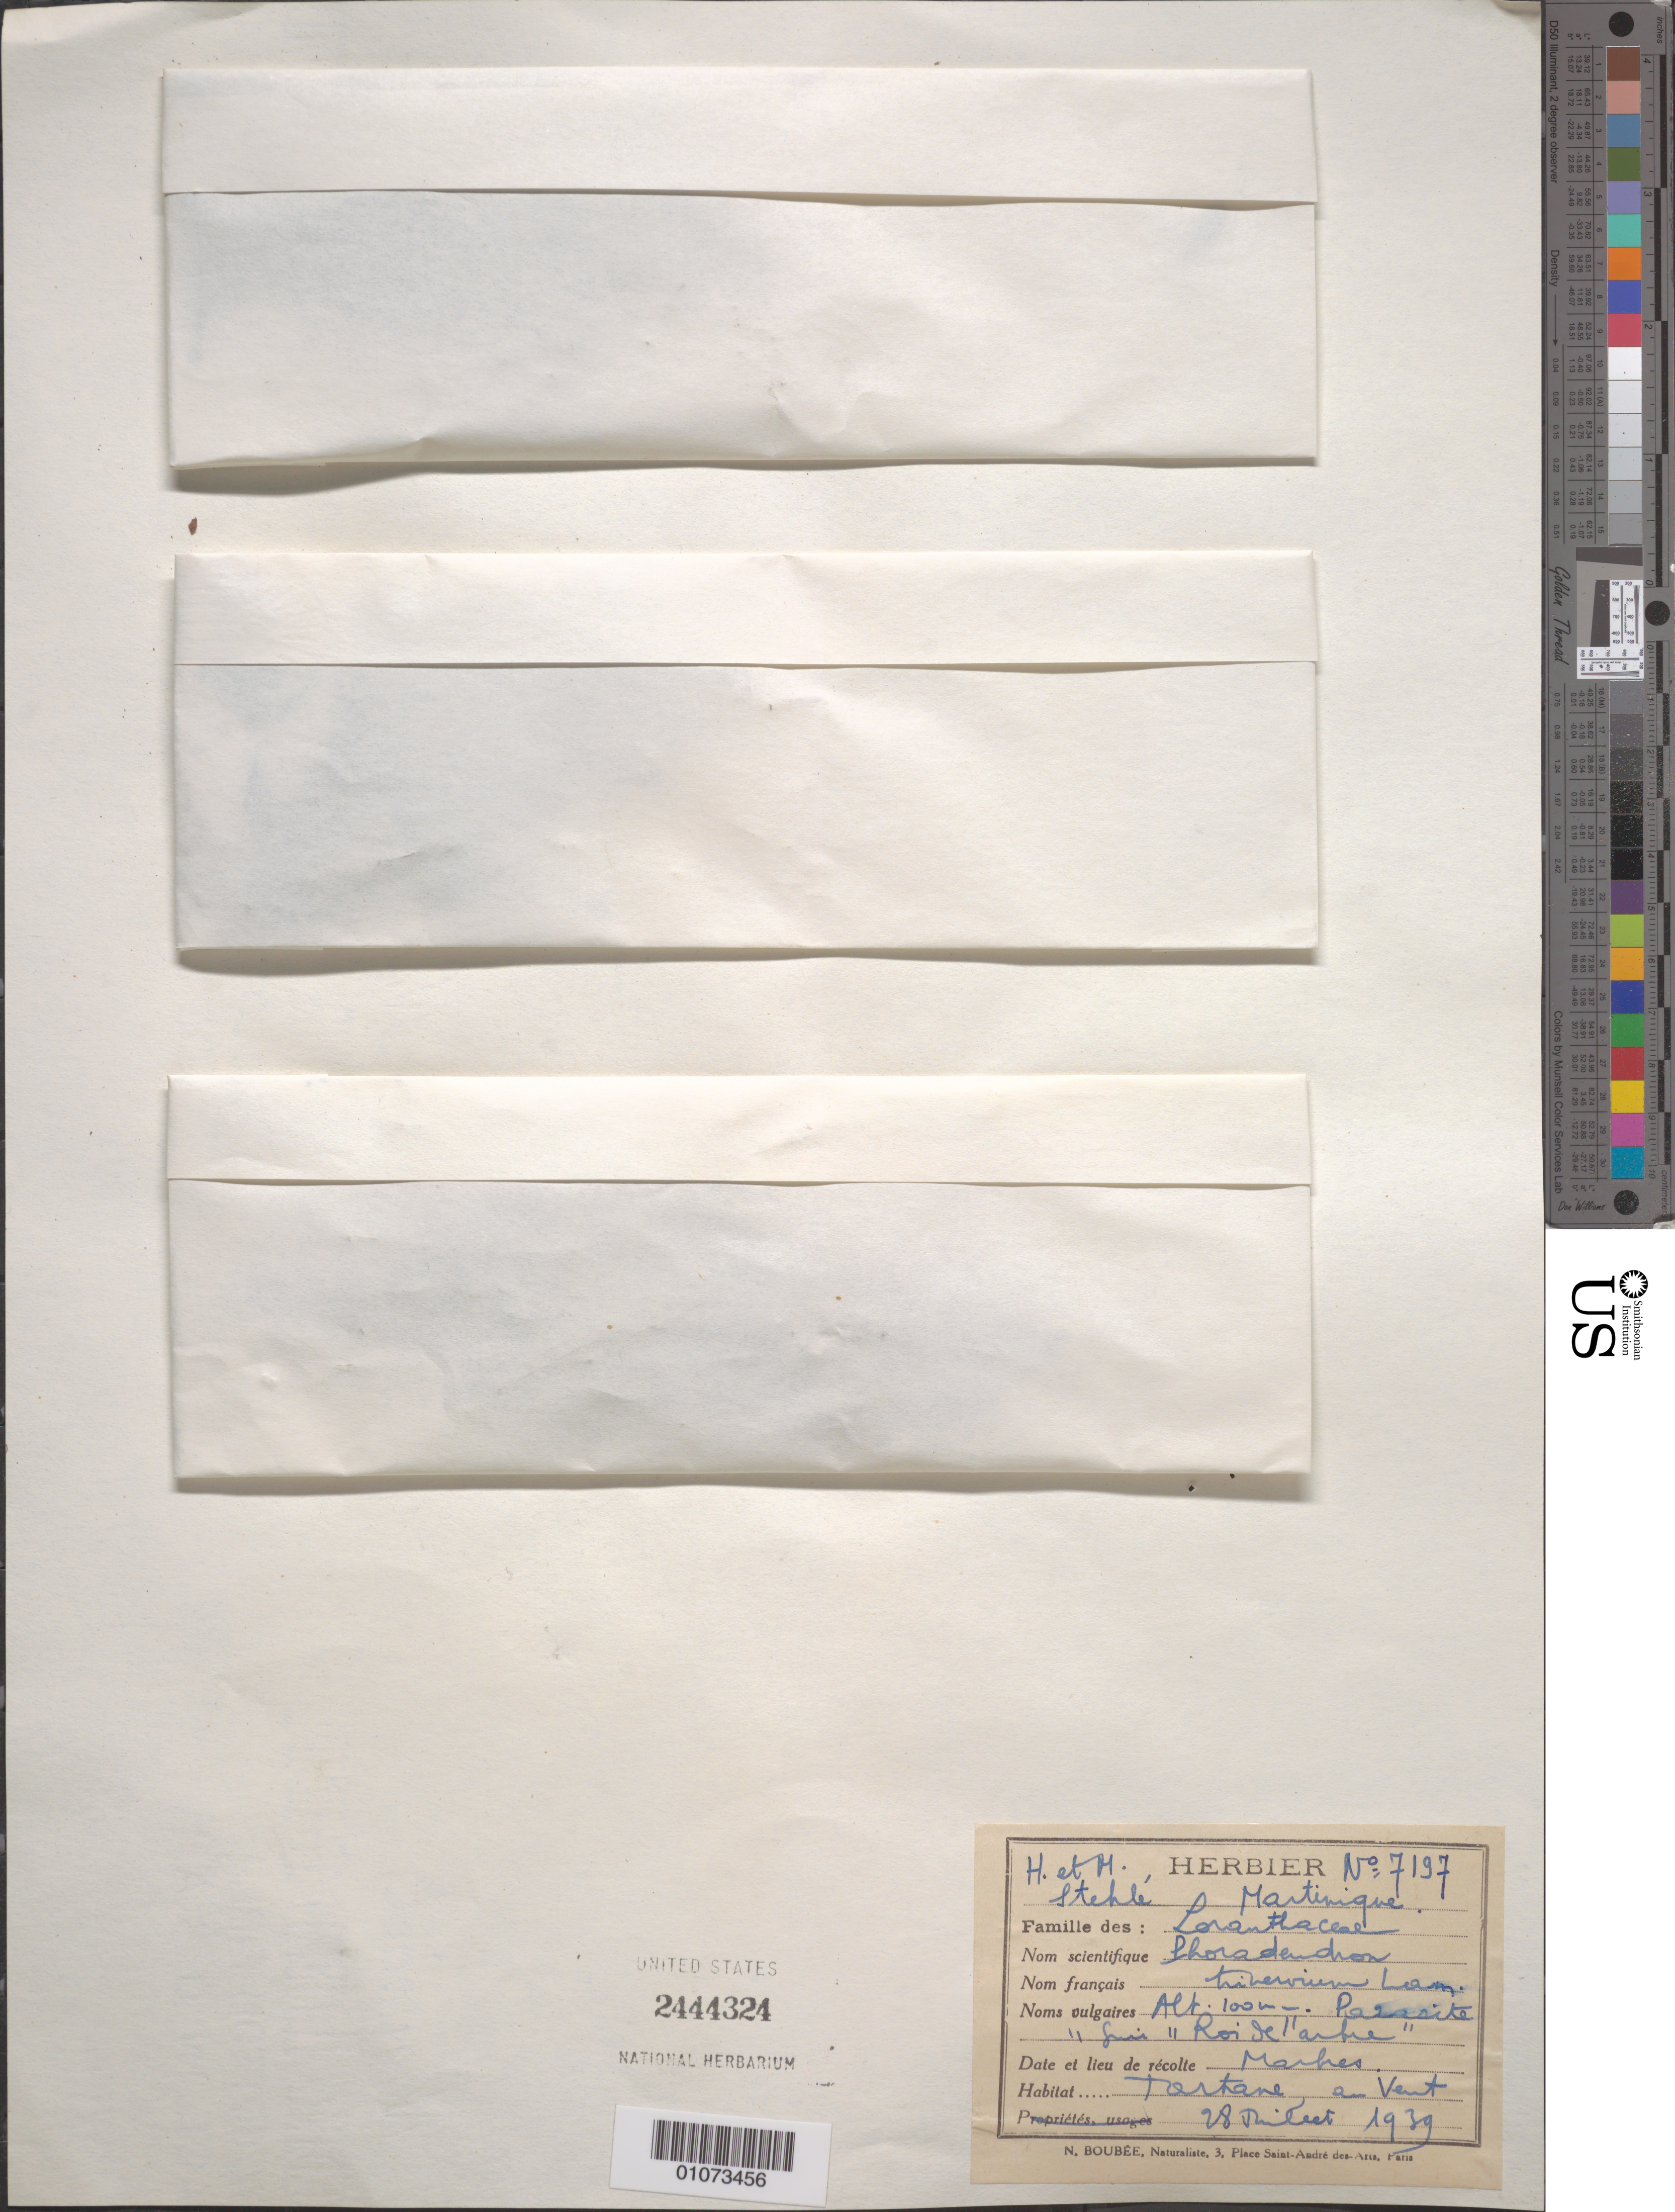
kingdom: Plantae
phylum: Tracheophyta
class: Magnoliopsida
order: Santalales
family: Viscaceae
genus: Phoradendron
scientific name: Phoradendron trinervium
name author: (Lam.) Griseb.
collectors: H. Stehlé & M. Stehlé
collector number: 7197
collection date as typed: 28 Jul 1939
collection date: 1939-07-28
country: Martinique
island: Martinique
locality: Marbres. Tartane au Vent.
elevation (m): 100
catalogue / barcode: US 2444324